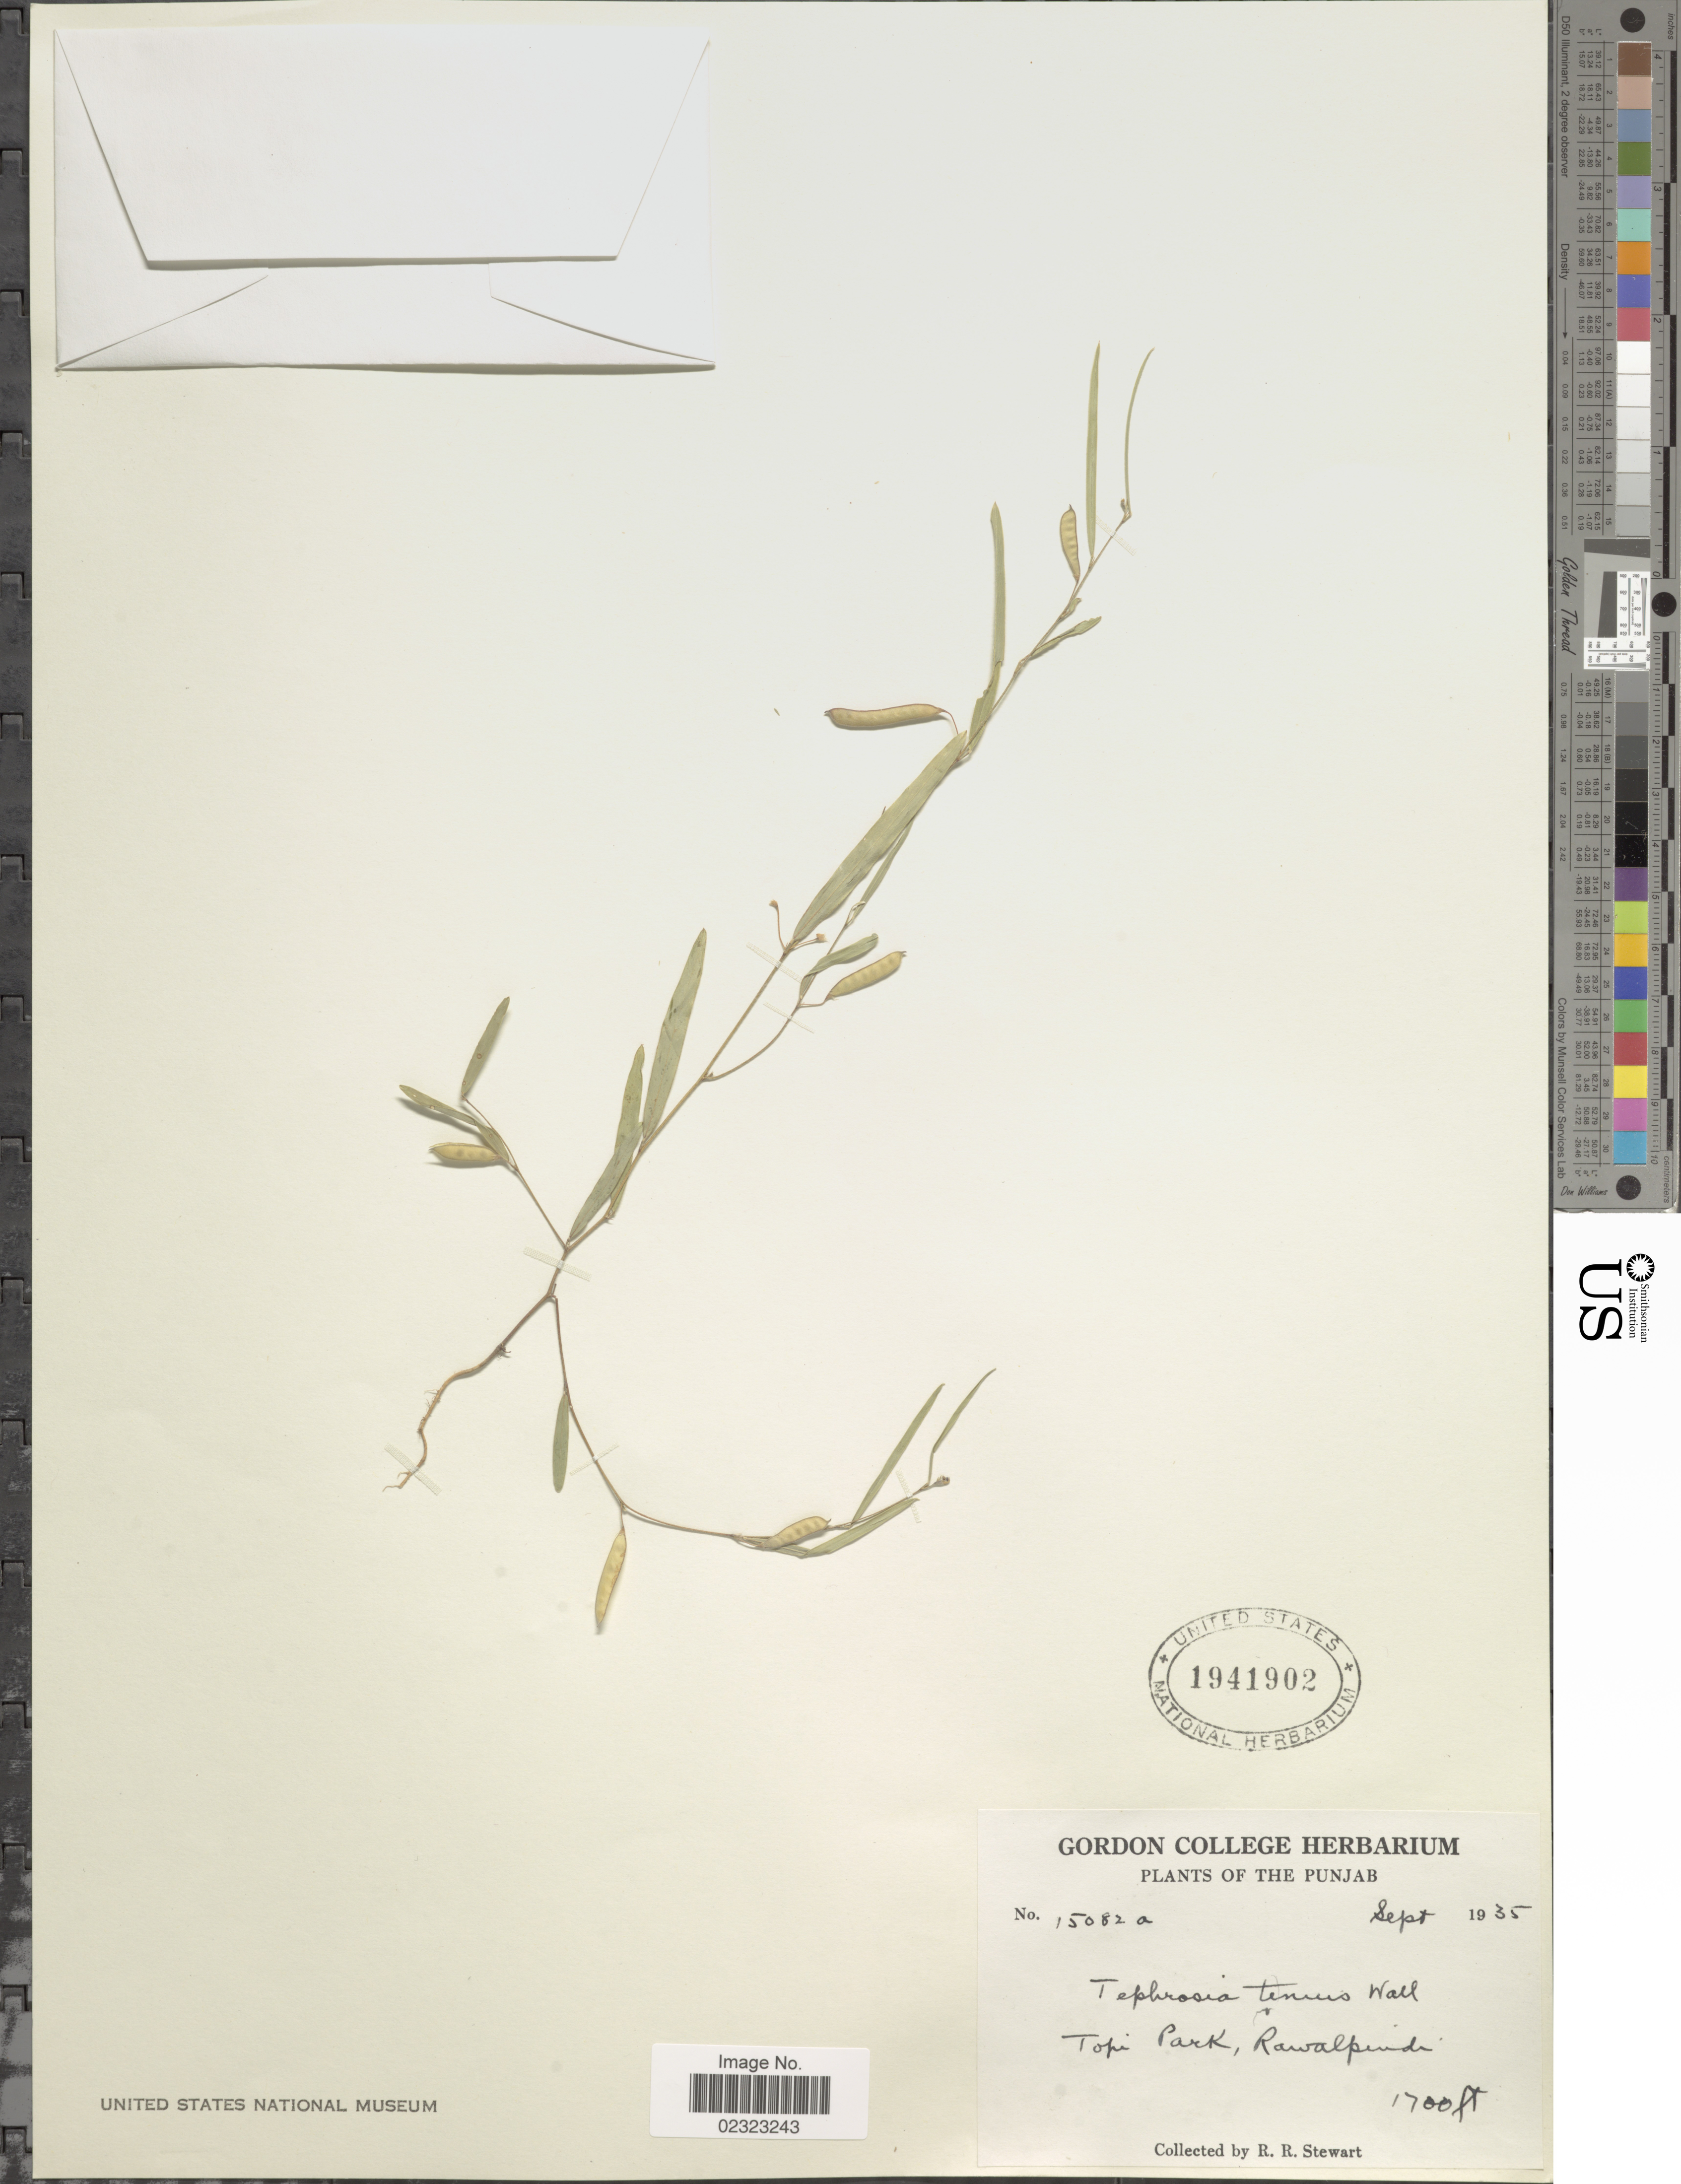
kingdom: Plantae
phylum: Tracheophyta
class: Magnoliopsida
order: Fabales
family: Fabaceae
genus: Tephrosia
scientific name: Tephrosia tenuis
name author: Wall.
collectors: R. R. Stewart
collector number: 15082a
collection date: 1935-09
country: Pakistan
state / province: Punjab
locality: The Punjab, Topi Park, Rawalpindi.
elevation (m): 518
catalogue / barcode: US 1941902